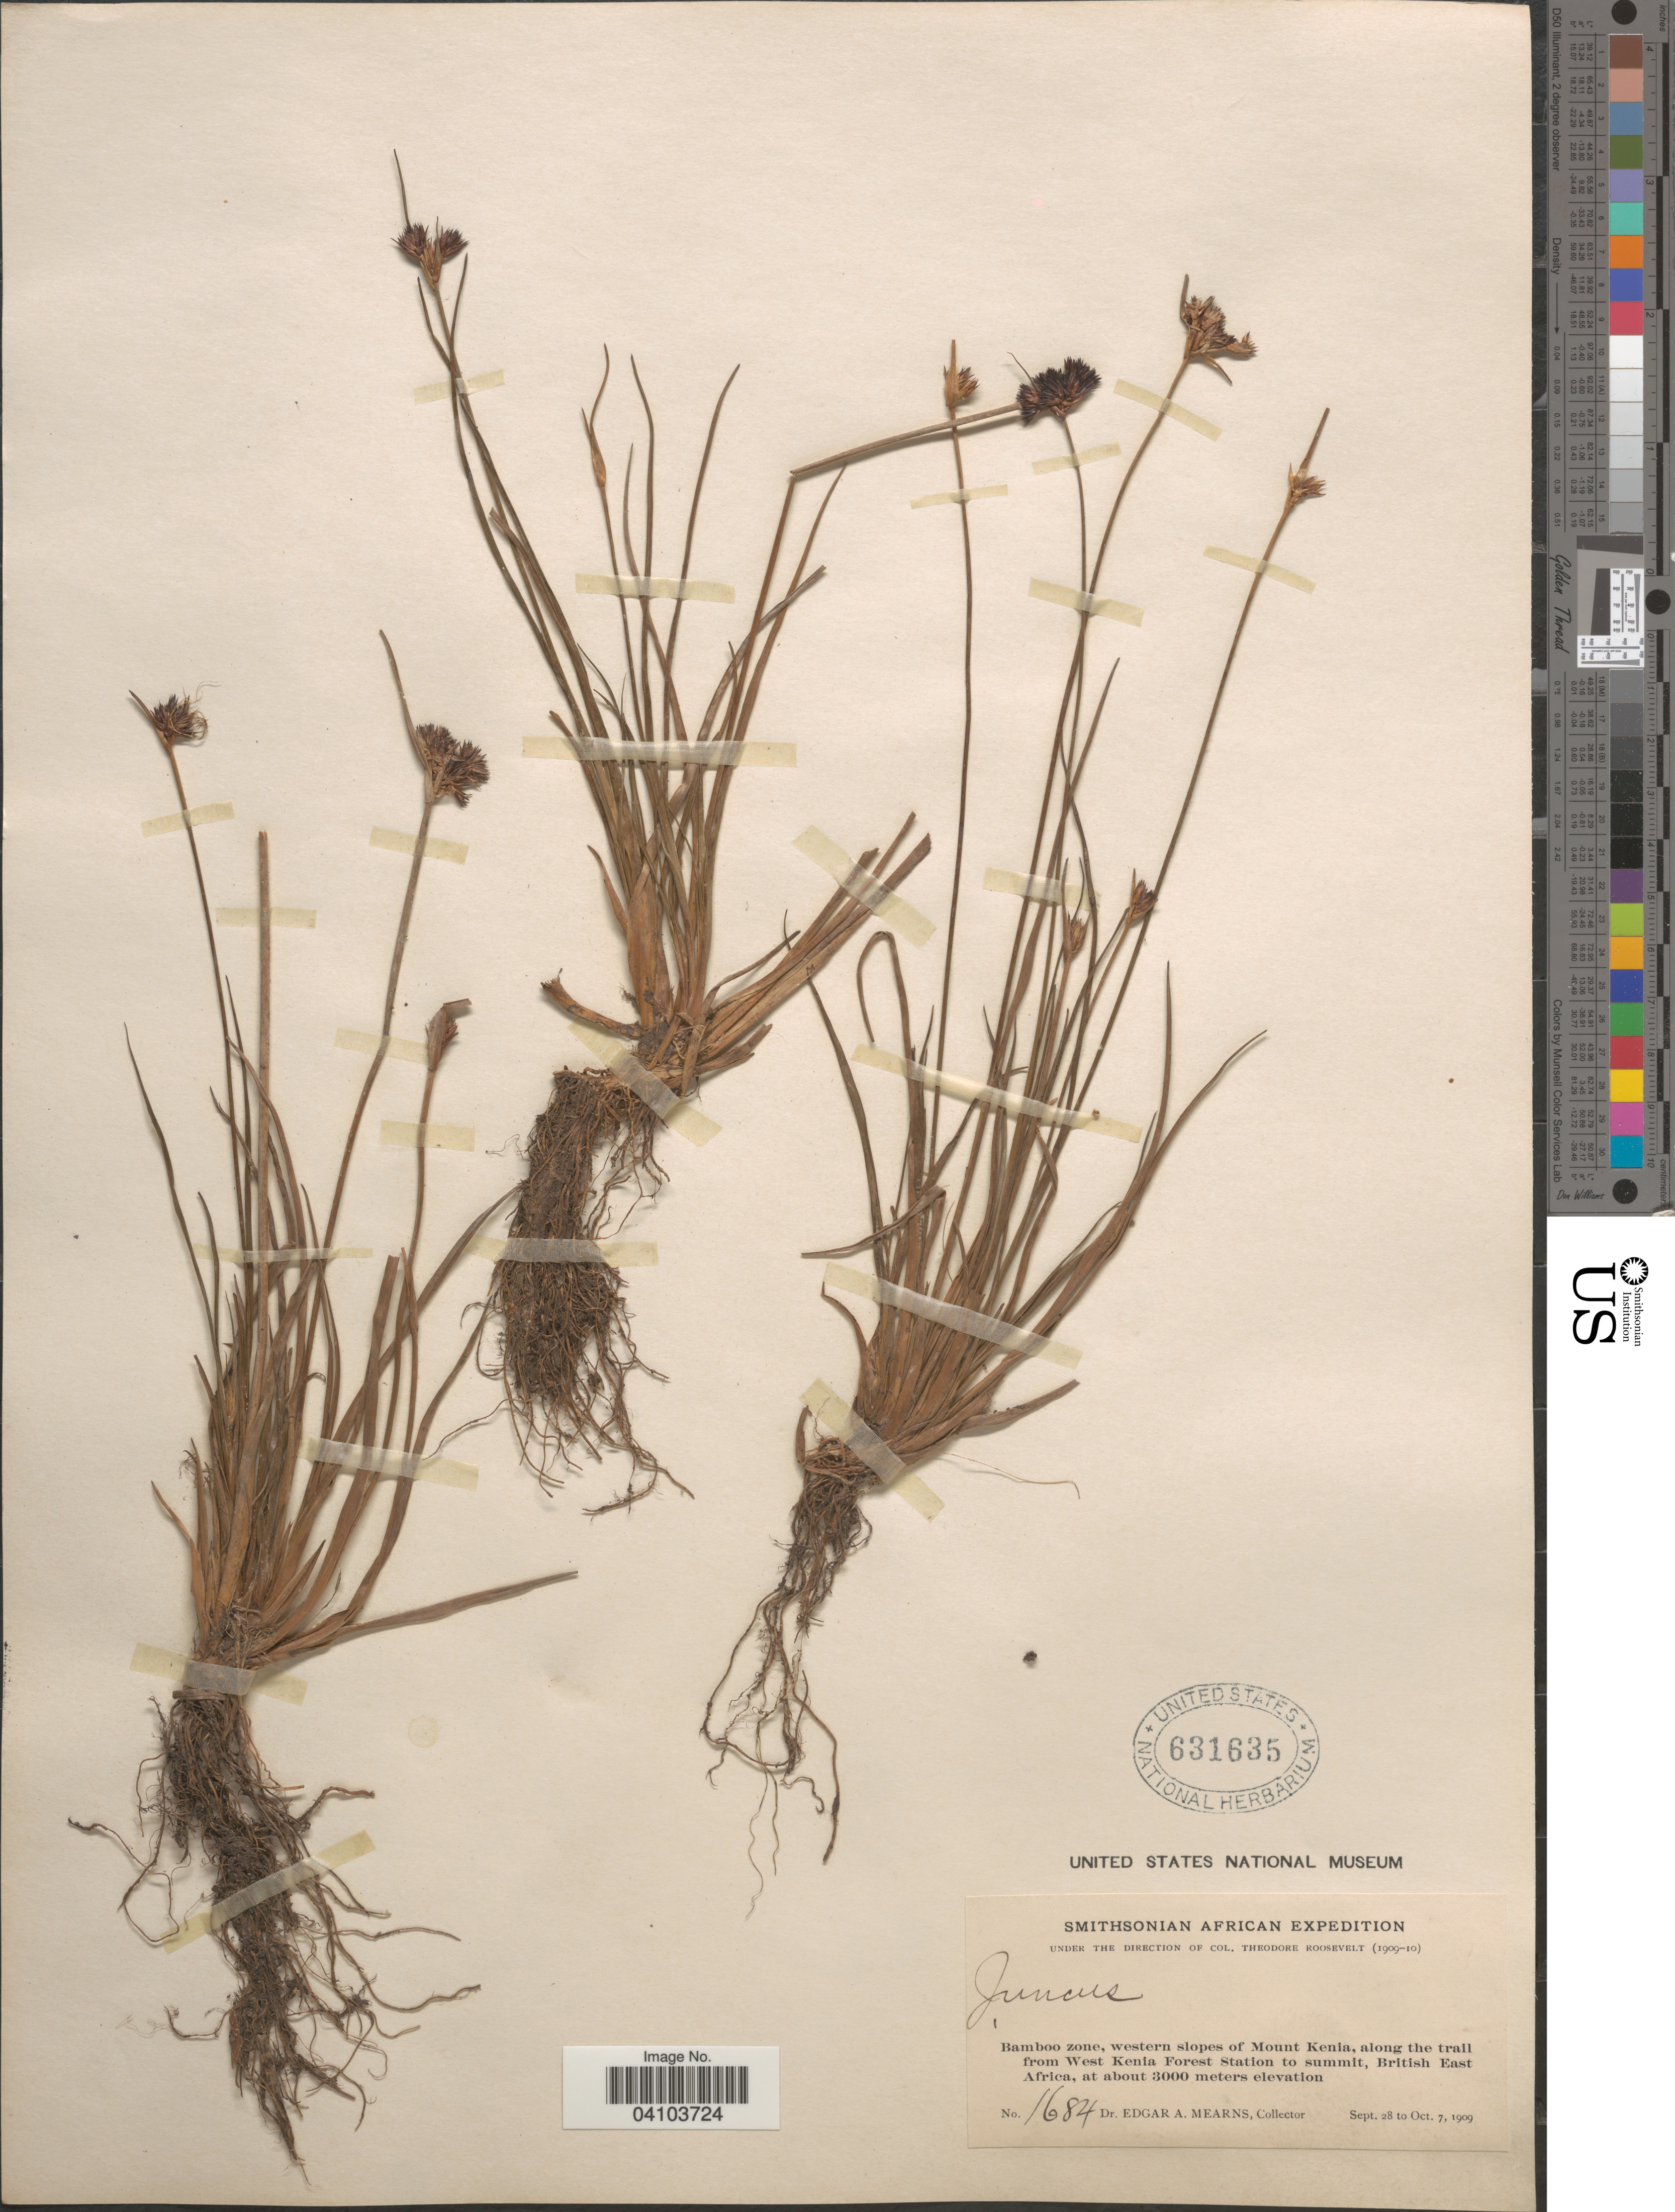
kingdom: Plantae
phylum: Tracheophyta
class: Liliopsida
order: Poales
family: Juncaceae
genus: Juncus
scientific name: Juncus sp.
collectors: E. A. Mearns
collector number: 1684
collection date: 1909-09-28/1909-10-07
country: Kenya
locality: Smithsonian African Expedition. Bamboo zone, western slopes of Mount Kenia, along the trail from West Kenia Forest Station to summit, British East Africa.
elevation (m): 3000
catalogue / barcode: US 631635